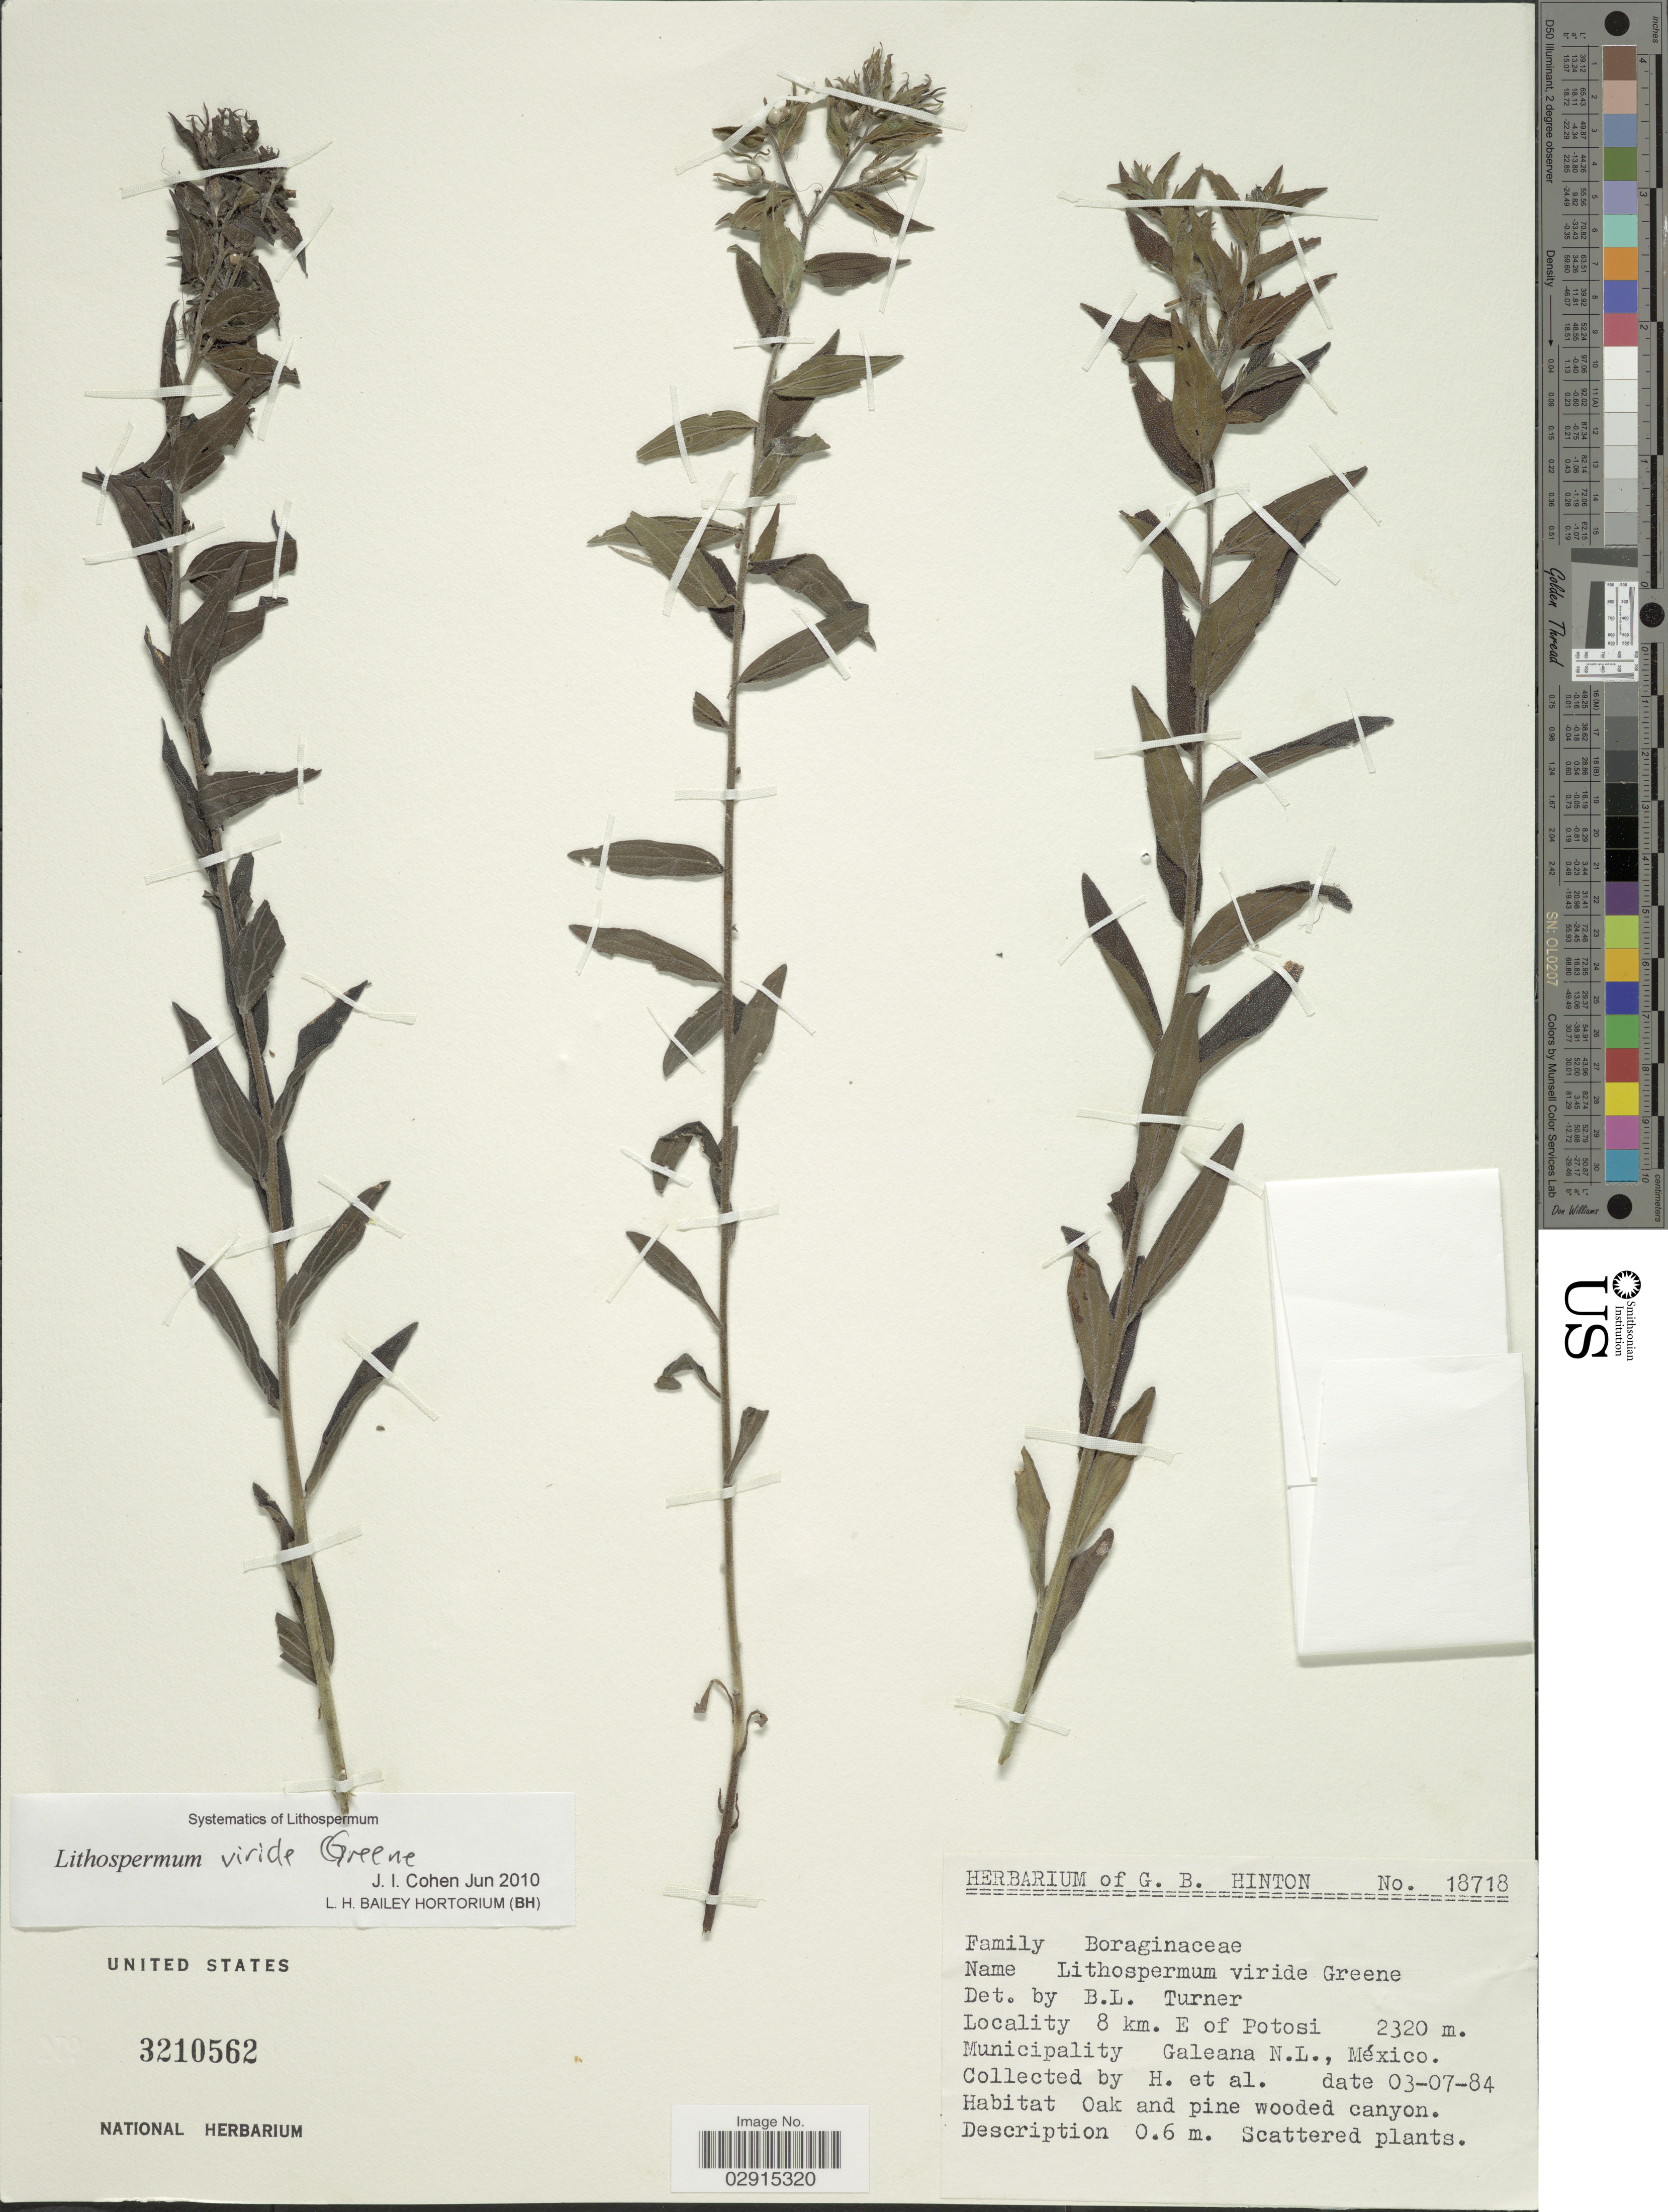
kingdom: Plantae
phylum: Tracheophyta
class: Magnoliopsida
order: Boraginales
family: Boraginaceae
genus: Lithospermum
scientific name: Lithospermum viride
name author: Greene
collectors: G. B. Hinton & et al.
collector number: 18718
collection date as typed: Transcribed d/m/y: 7/3/84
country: Mexico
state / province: Nuevo León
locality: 8 km. E. of Potosi. Municipality Galeana N.L., Mexico.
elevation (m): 2320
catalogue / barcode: US 3210562